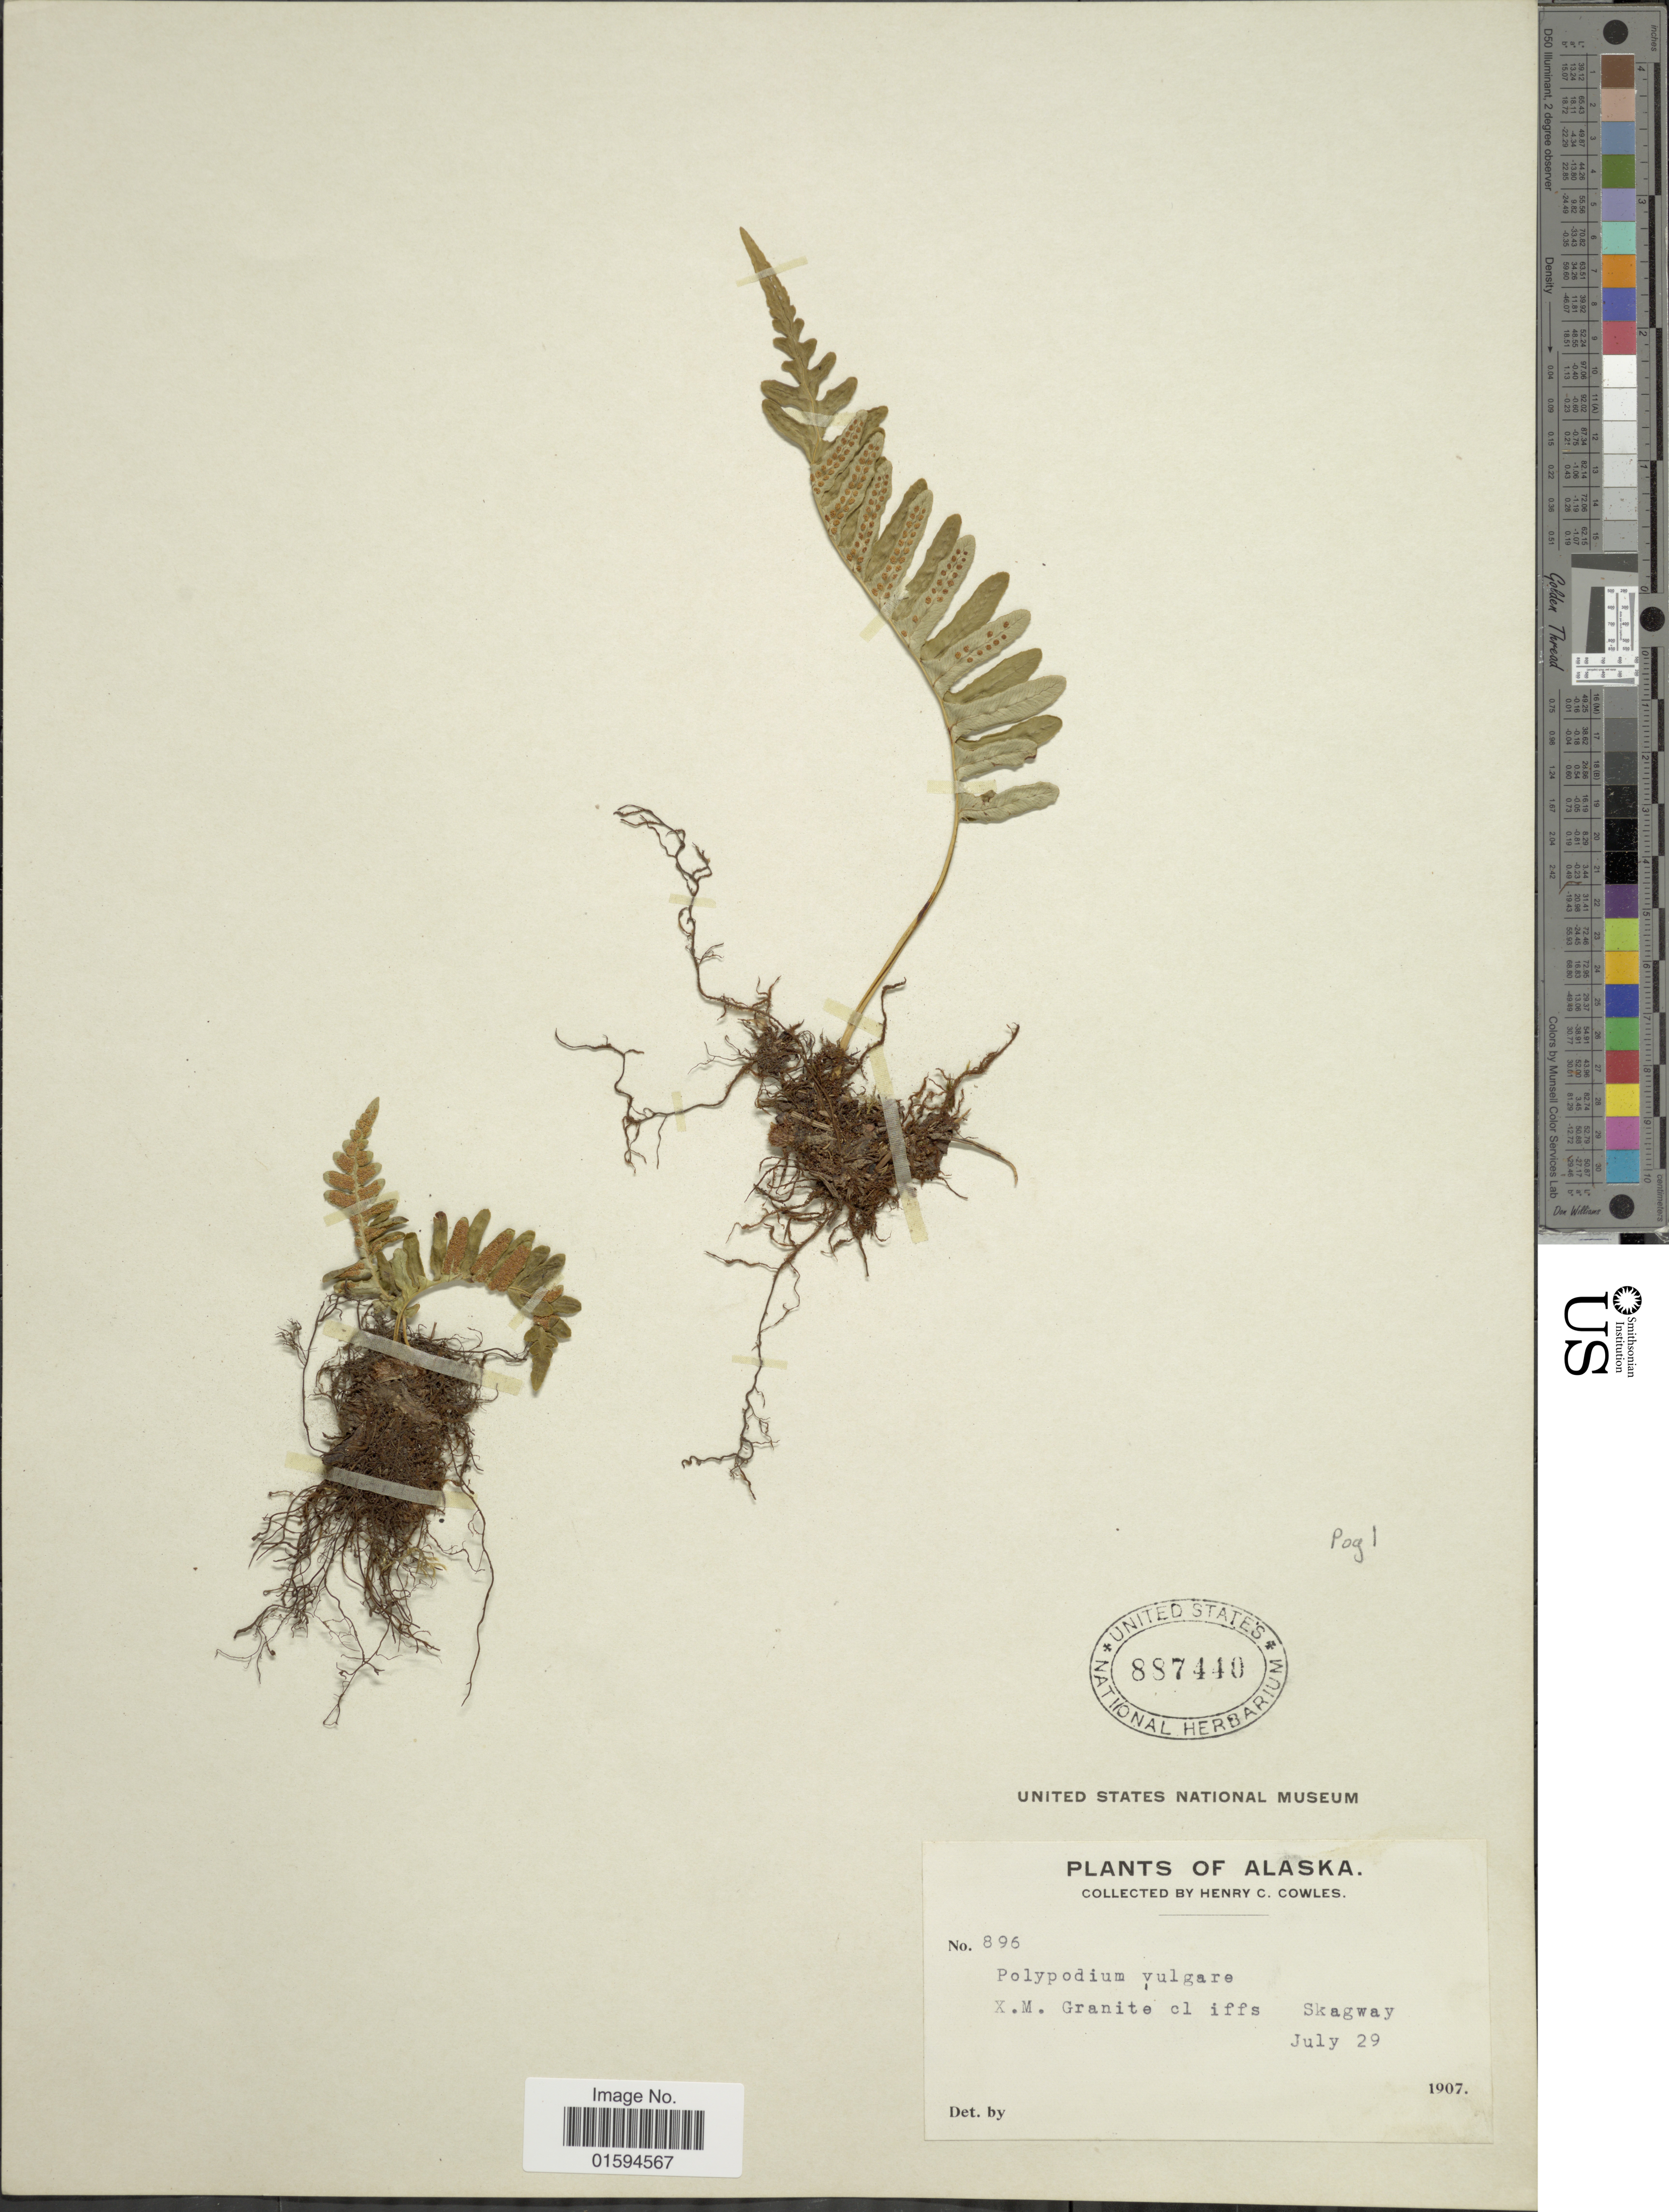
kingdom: Plantae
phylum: Tracheophyta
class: Polypodiopsida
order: Polypodiales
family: Polypodiaceae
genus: Polypodium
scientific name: Polypodium glycyrrhiza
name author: D.C. Eaton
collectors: H. Cowles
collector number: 896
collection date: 1907-07-29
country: United States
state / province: Alaska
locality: X. M. Granite cliffs Skagway.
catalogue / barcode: US 887440